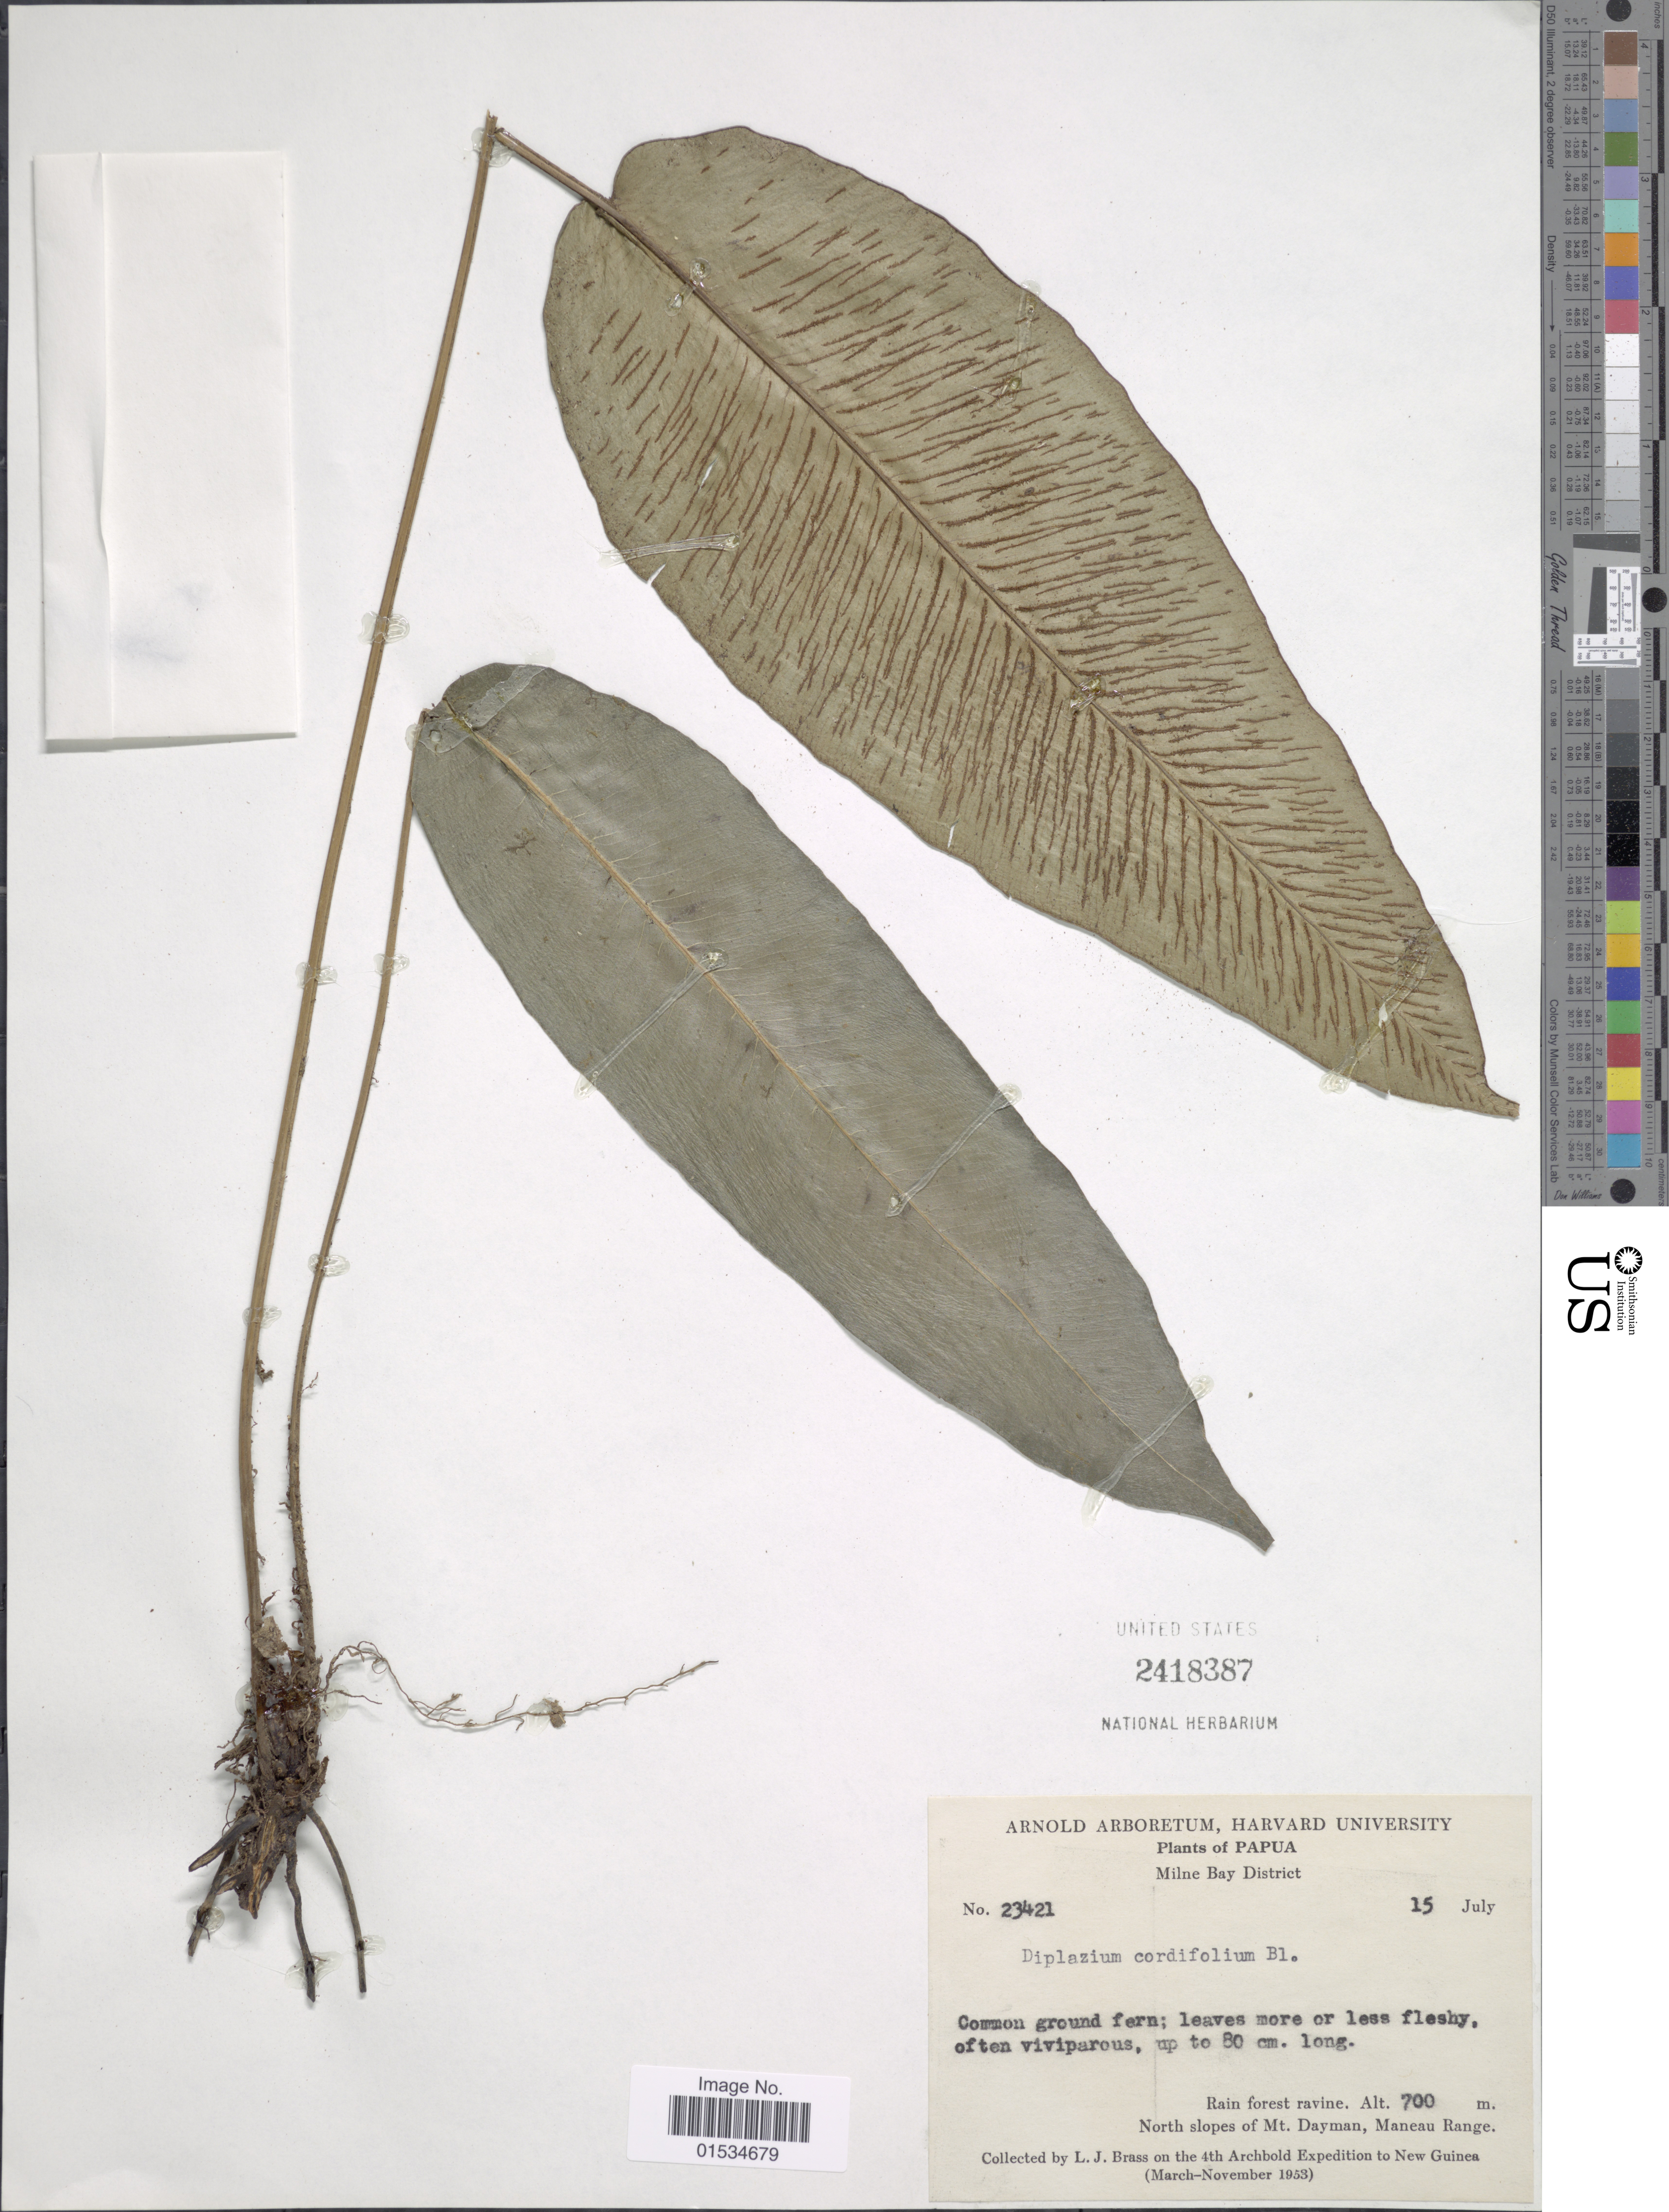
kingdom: Plantae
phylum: Tracheophyta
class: Polypodiopsida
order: Polypodiales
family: Athyriaceae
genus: Diplazium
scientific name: Diplazium cordifolium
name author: Blume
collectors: L. J. Brass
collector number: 23421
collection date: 1953-07-15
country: Papua New Guinea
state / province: Milne Bay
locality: Milne Bay District, Rain forest ravine, North slopes of Mt. Dayman, Maneau Range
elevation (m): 700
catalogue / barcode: US 2418387